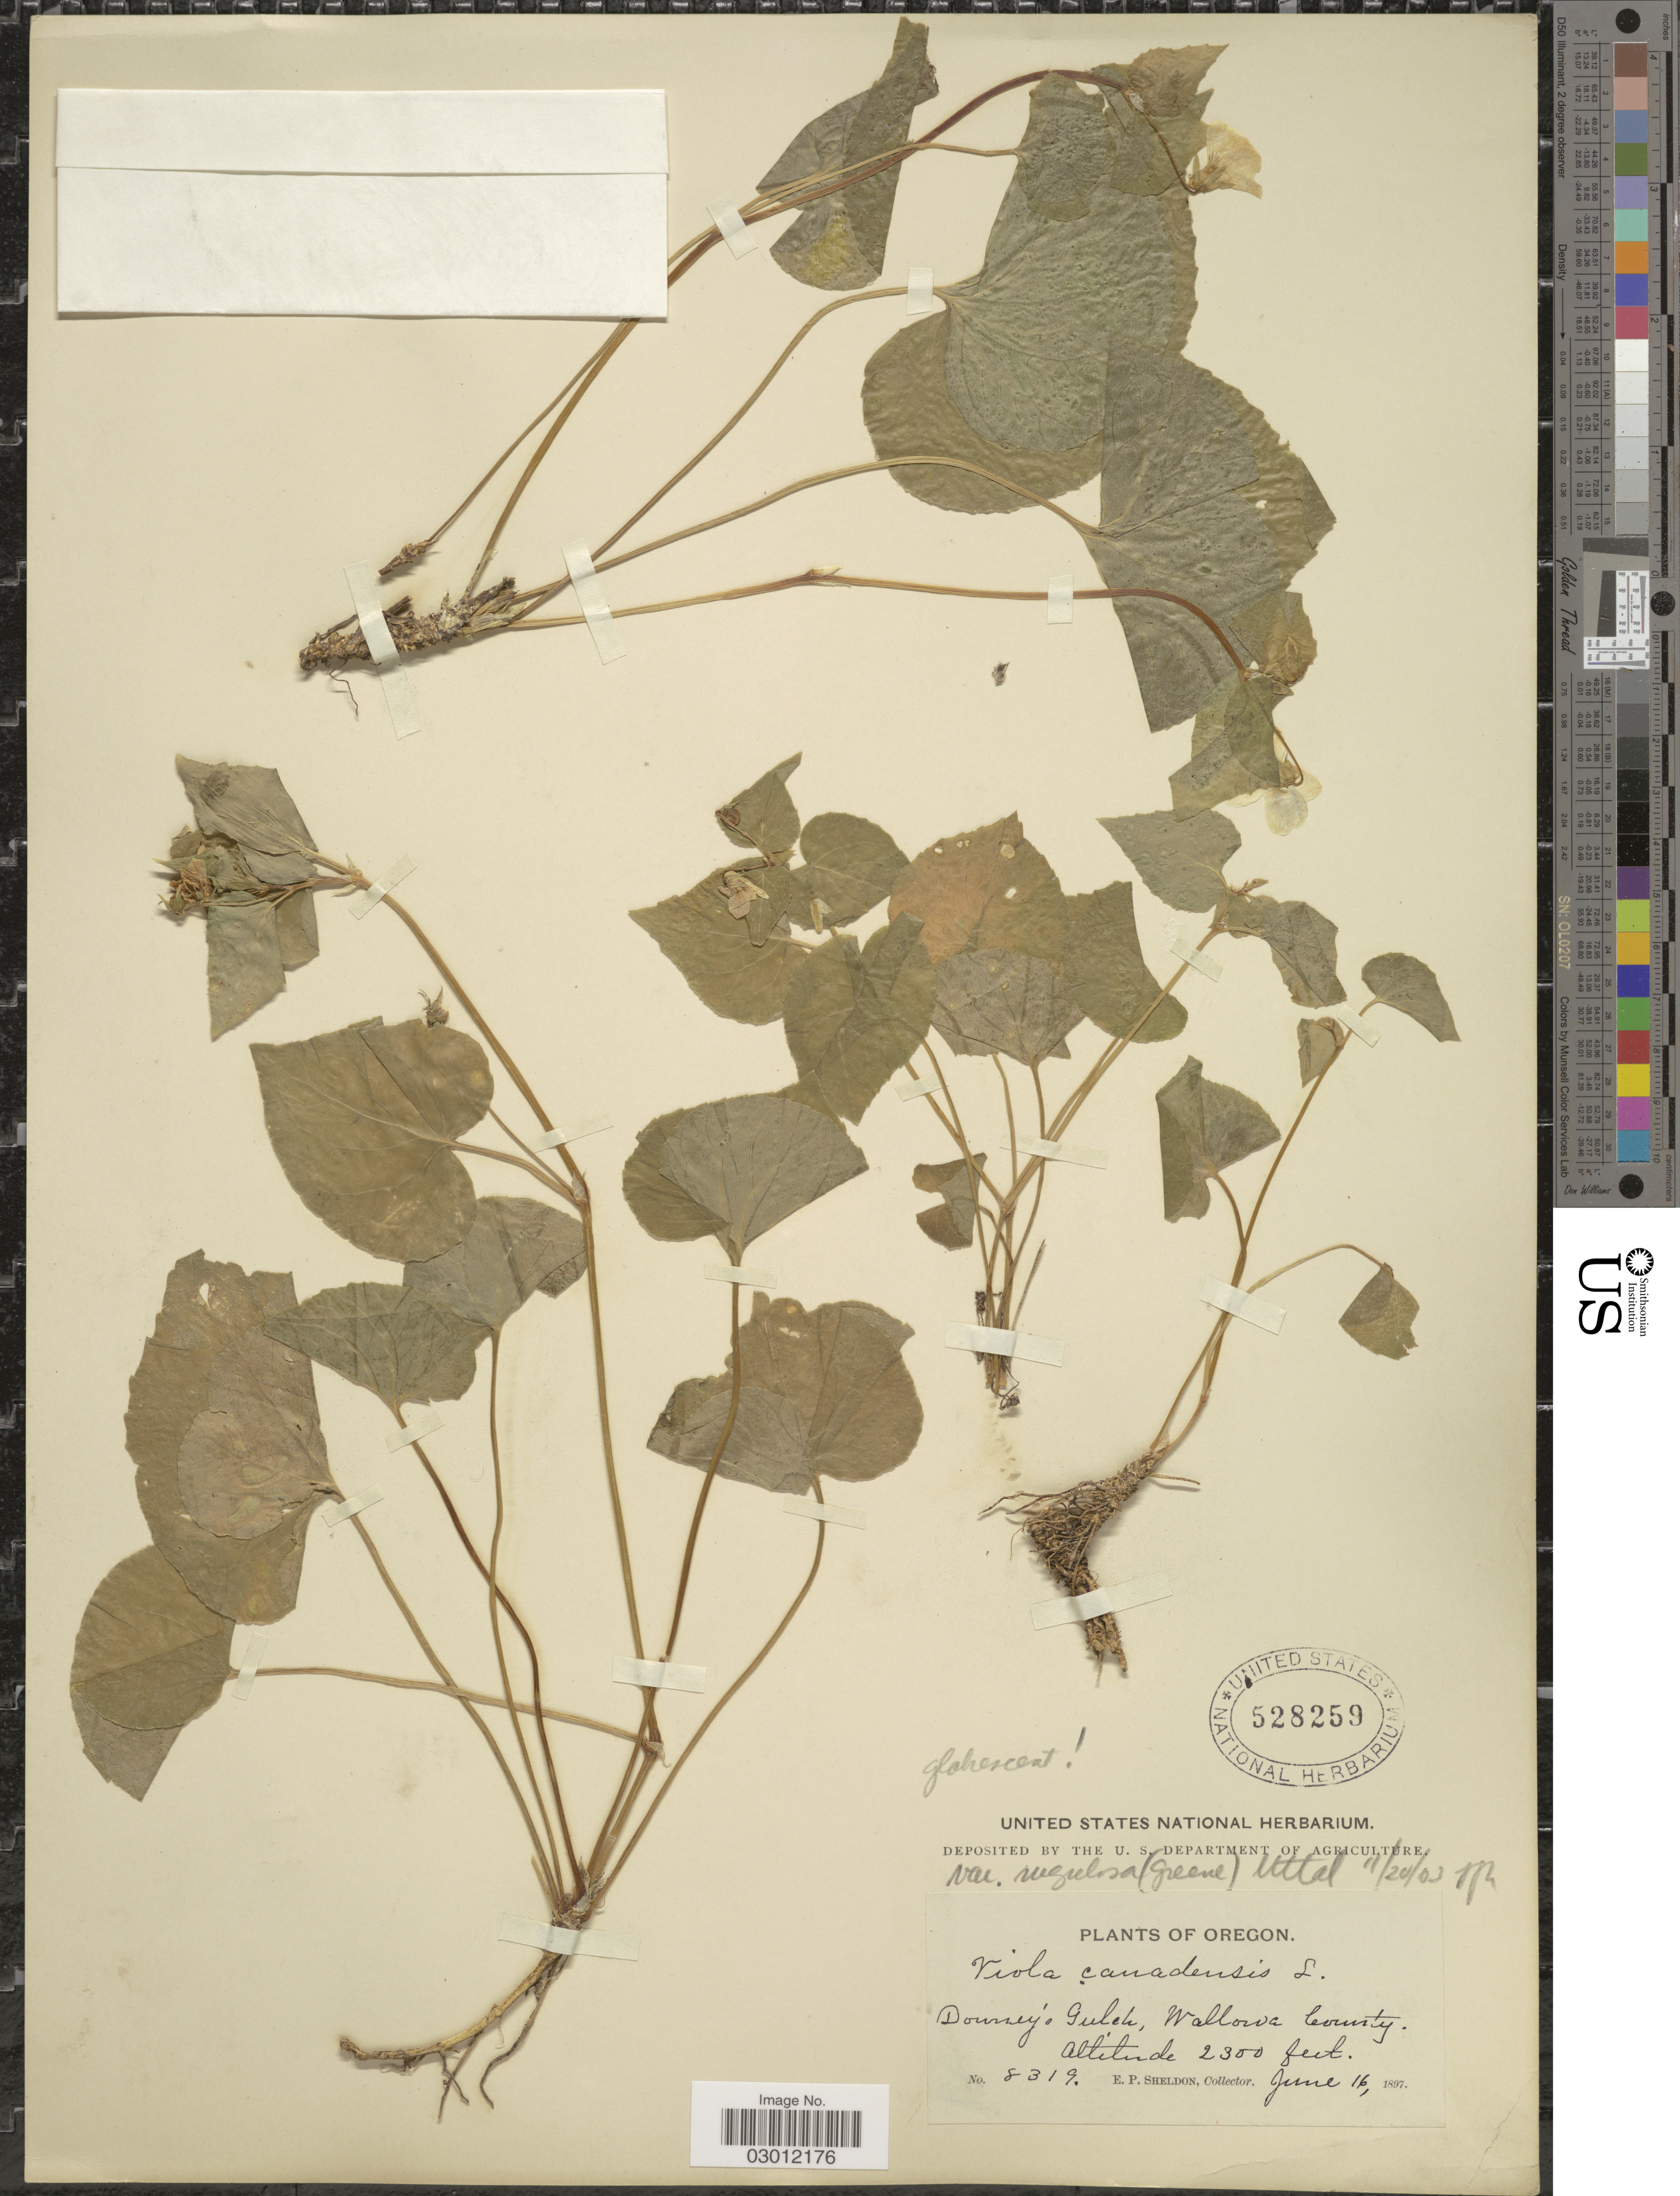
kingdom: Plantae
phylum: Tracheophyta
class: Magnoliopsida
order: Malpighiales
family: Violaceae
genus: Viola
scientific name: Viola canadensis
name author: L.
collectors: E. P. Sheldon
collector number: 8319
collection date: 1897-06-16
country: United States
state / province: Oregon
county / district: Wallowa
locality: Downey's Gulch, Wallowa County.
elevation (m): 701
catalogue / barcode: US 528259